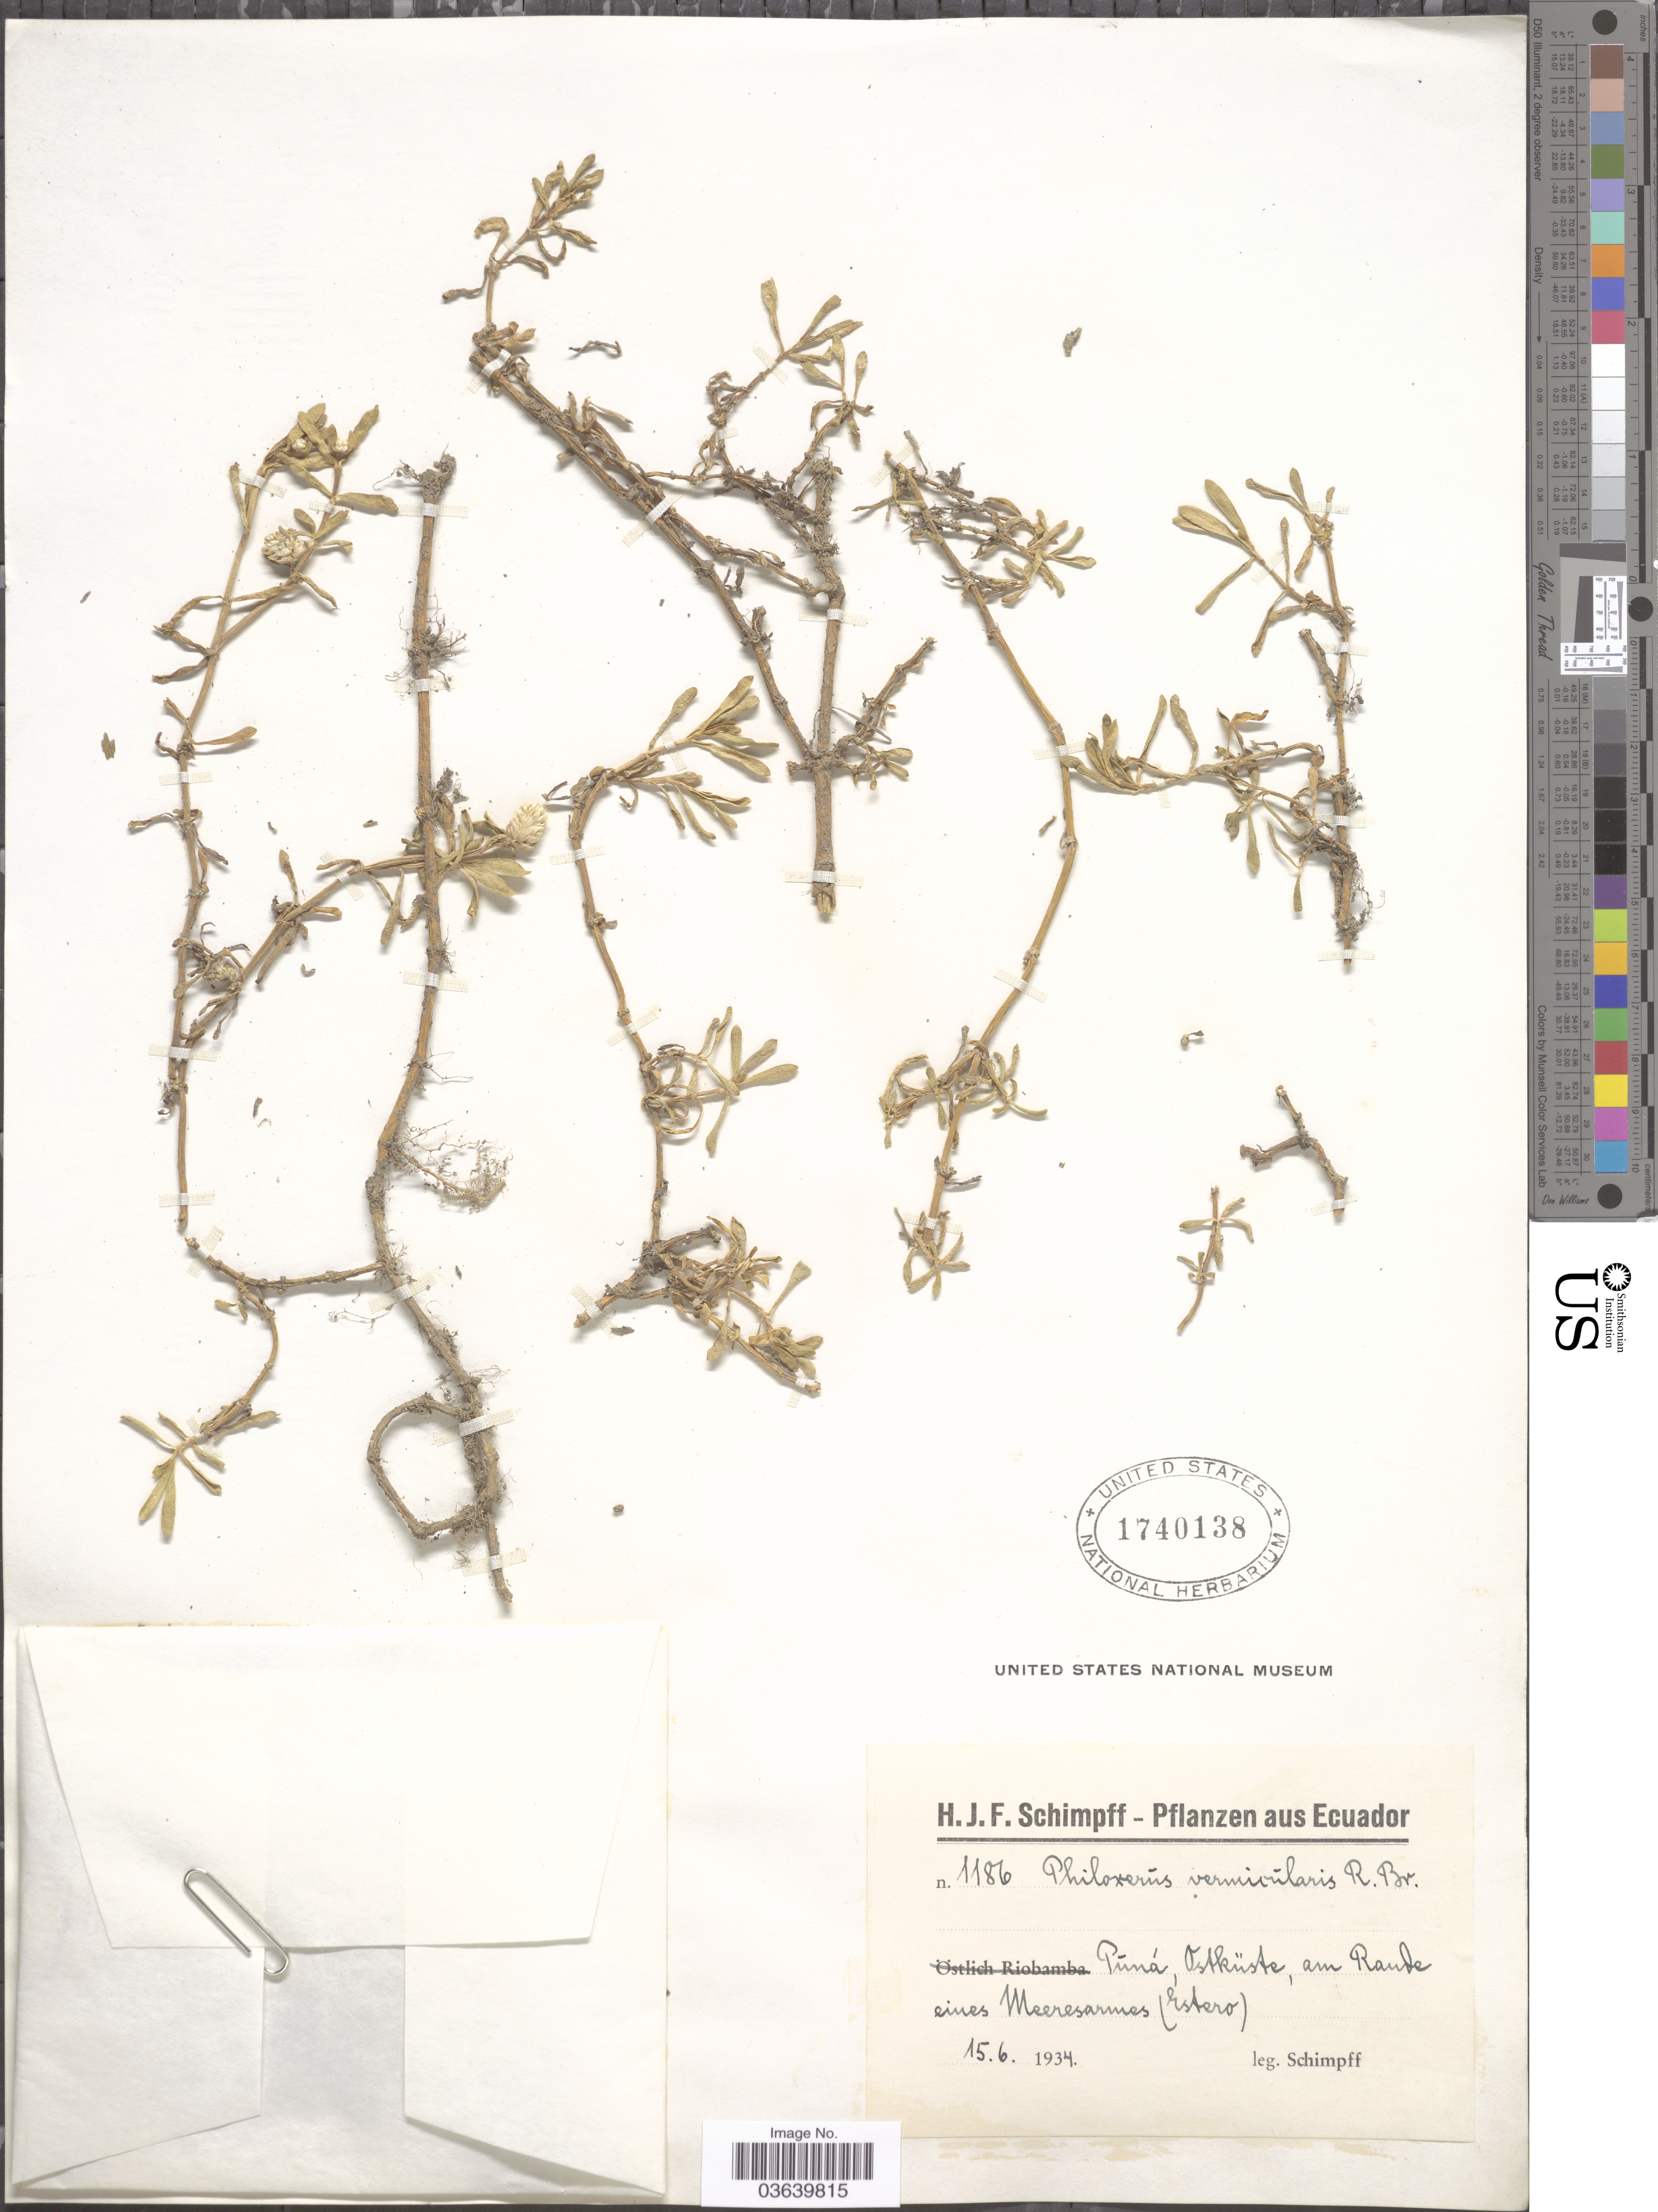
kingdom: Plantae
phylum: Tracheophyta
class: Magnoliopsida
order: Caryophyllales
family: Amaranthaceae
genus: Gomphrena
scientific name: Gomphrena vermicularis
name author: L.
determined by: Strong, Mark T., (BOT), Smithsonian Institution - National Museum of Natural History (UNITED STATES)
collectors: H. Schimpff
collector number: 1186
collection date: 1934-06-15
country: Ecuador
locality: Púná, Ostküste, am Rande eines Meeresarmes (Estero).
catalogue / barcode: US 1740138